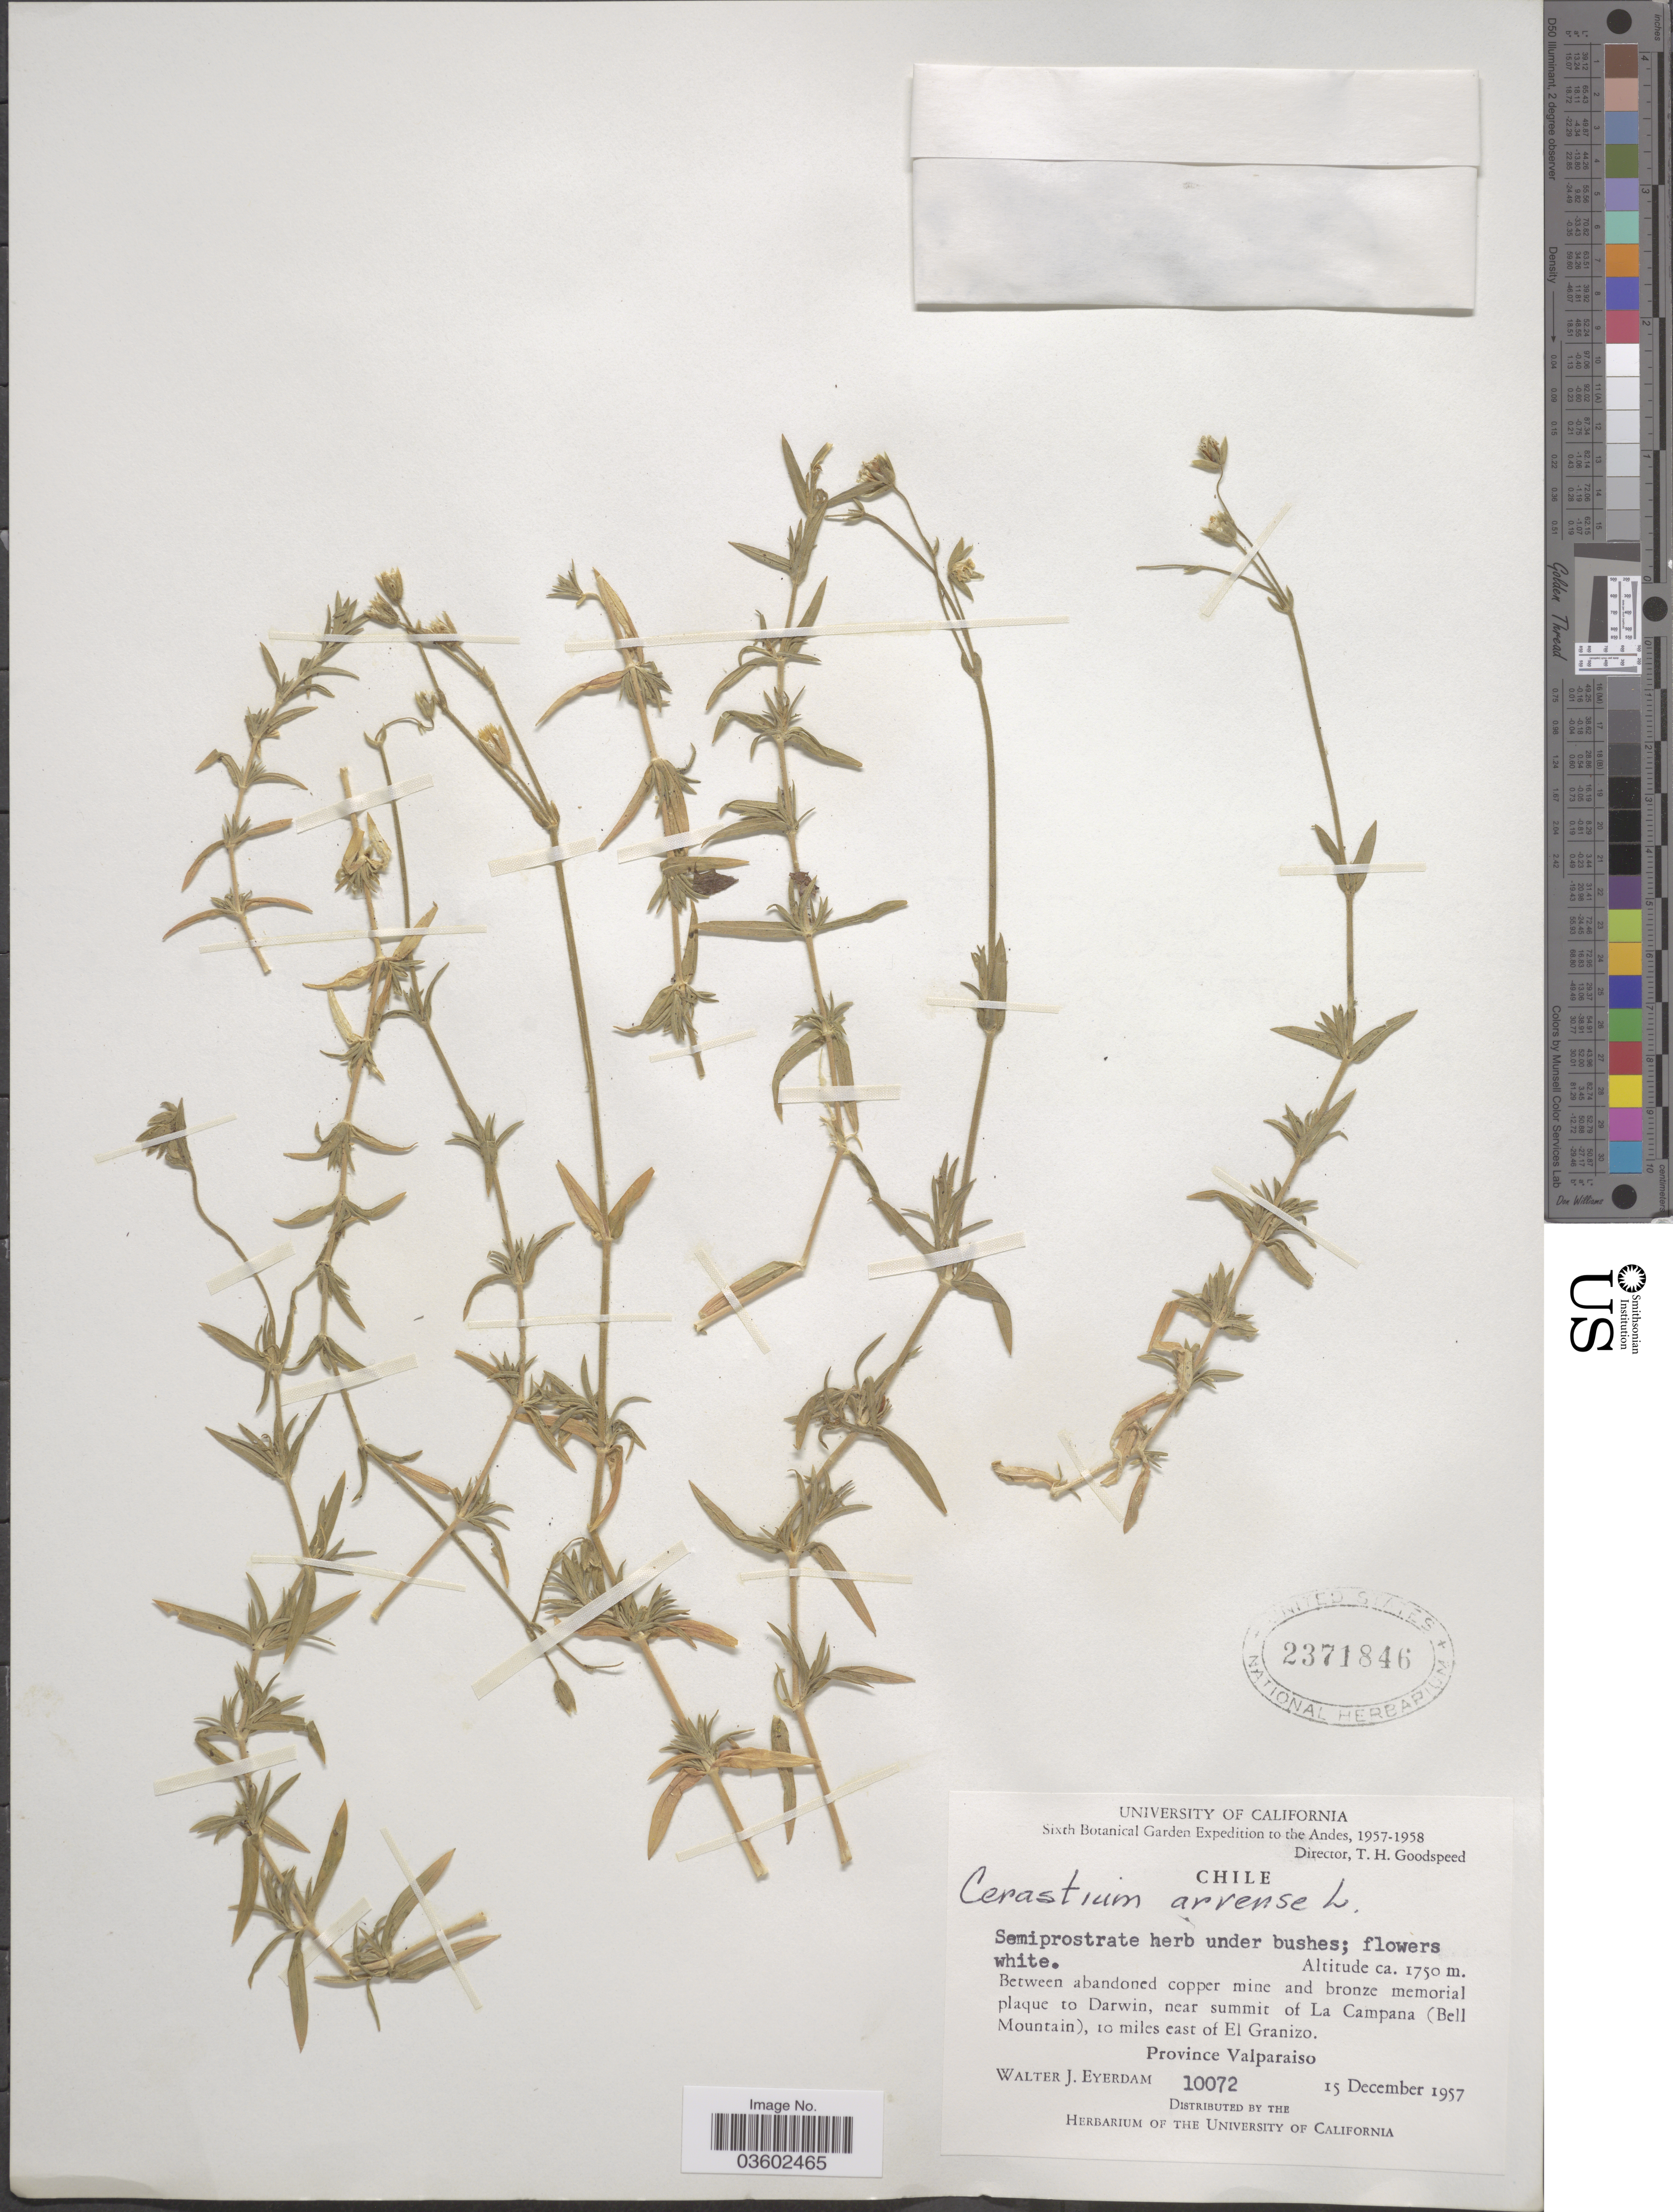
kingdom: Plantae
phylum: Tracheophyta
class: Magnoliopsida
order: Caryophyllales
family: Caryophyllaceae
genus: Cerastium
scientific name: Cerastium arvense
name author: L.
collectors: W. J. Eyerdam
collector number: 10072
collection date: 1957-12-15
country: Chile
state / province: Valparaíso (V)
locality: The Andes. Between abandoned copper mine and bronze memorial plaque to Darwin, near summit of La Campana (Bell Mountain), 10 miles east of El Granizo.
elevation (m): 1750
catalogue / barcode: US 2371846